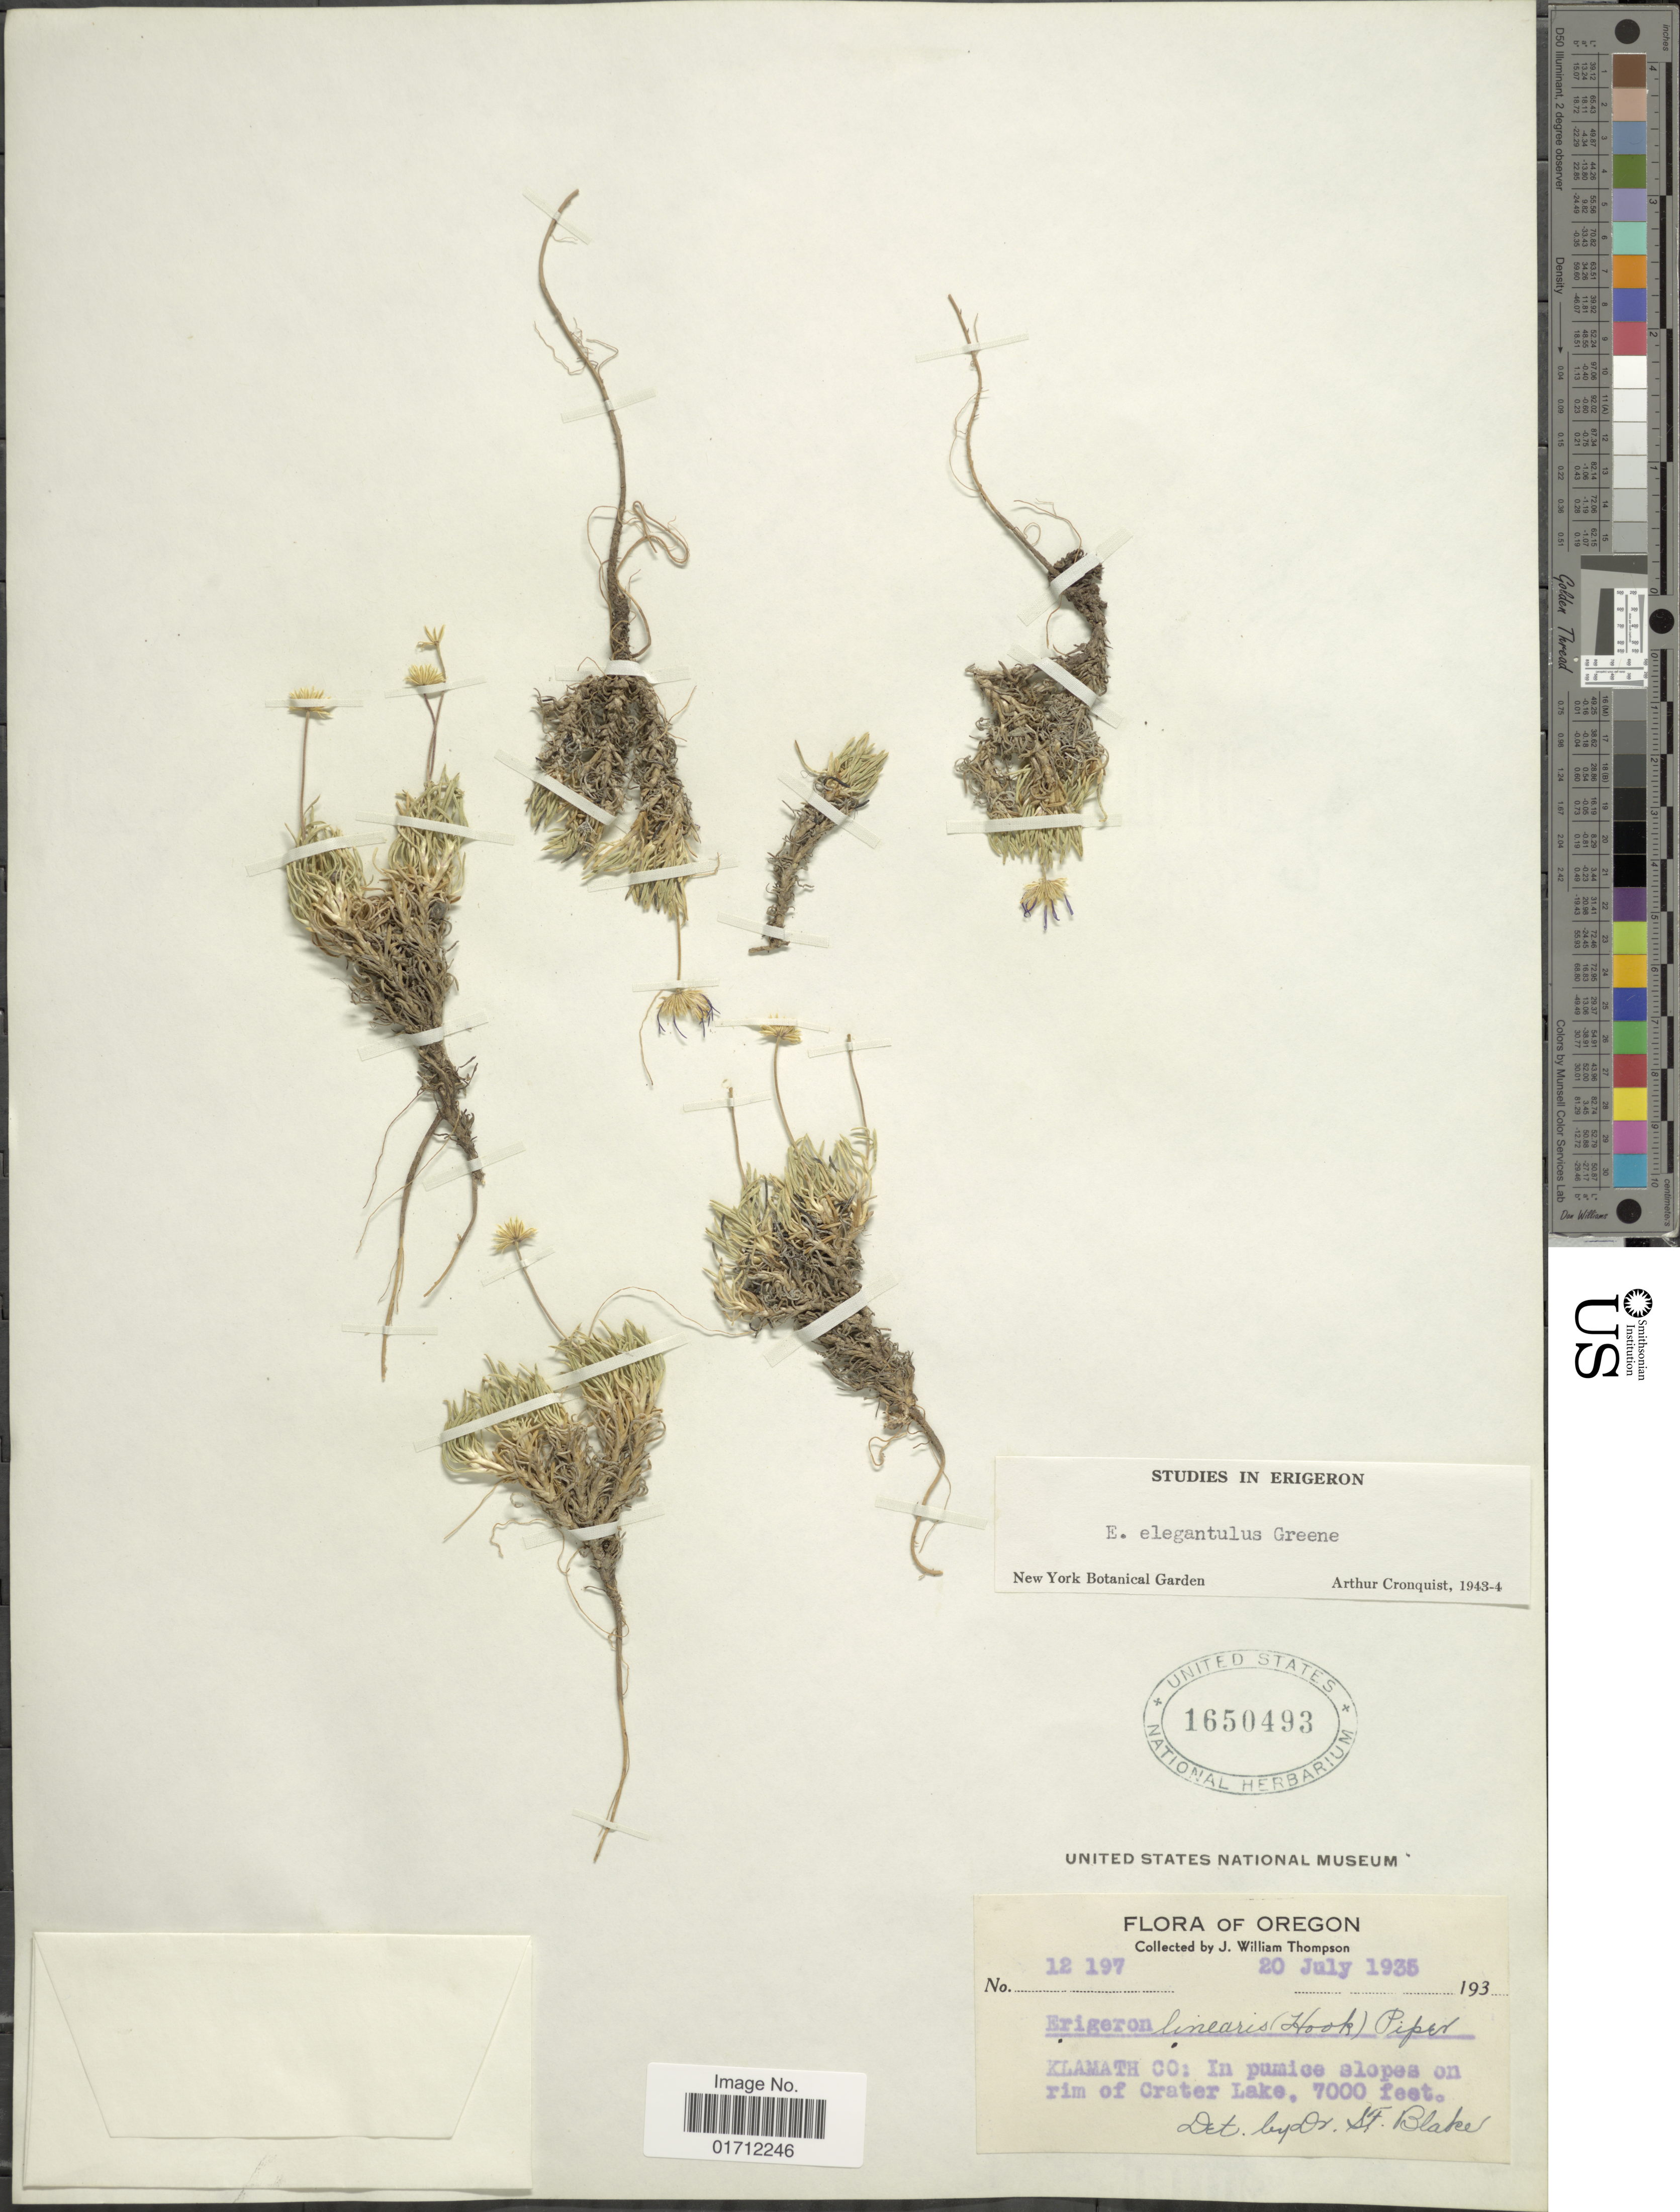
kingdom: Plantae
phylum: Tracheophyta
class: Magnoliopsida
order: Asterales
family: Asteraceae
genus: Erigeron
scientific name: Erigeron elegantulus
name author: Greene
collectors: J. W. Thompson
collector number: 12197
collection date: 1935-07-20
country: United States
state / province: Oregon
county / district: Klamath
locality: Klamath Co: Crater Lake.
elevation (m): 2134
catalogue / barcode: US 1650493